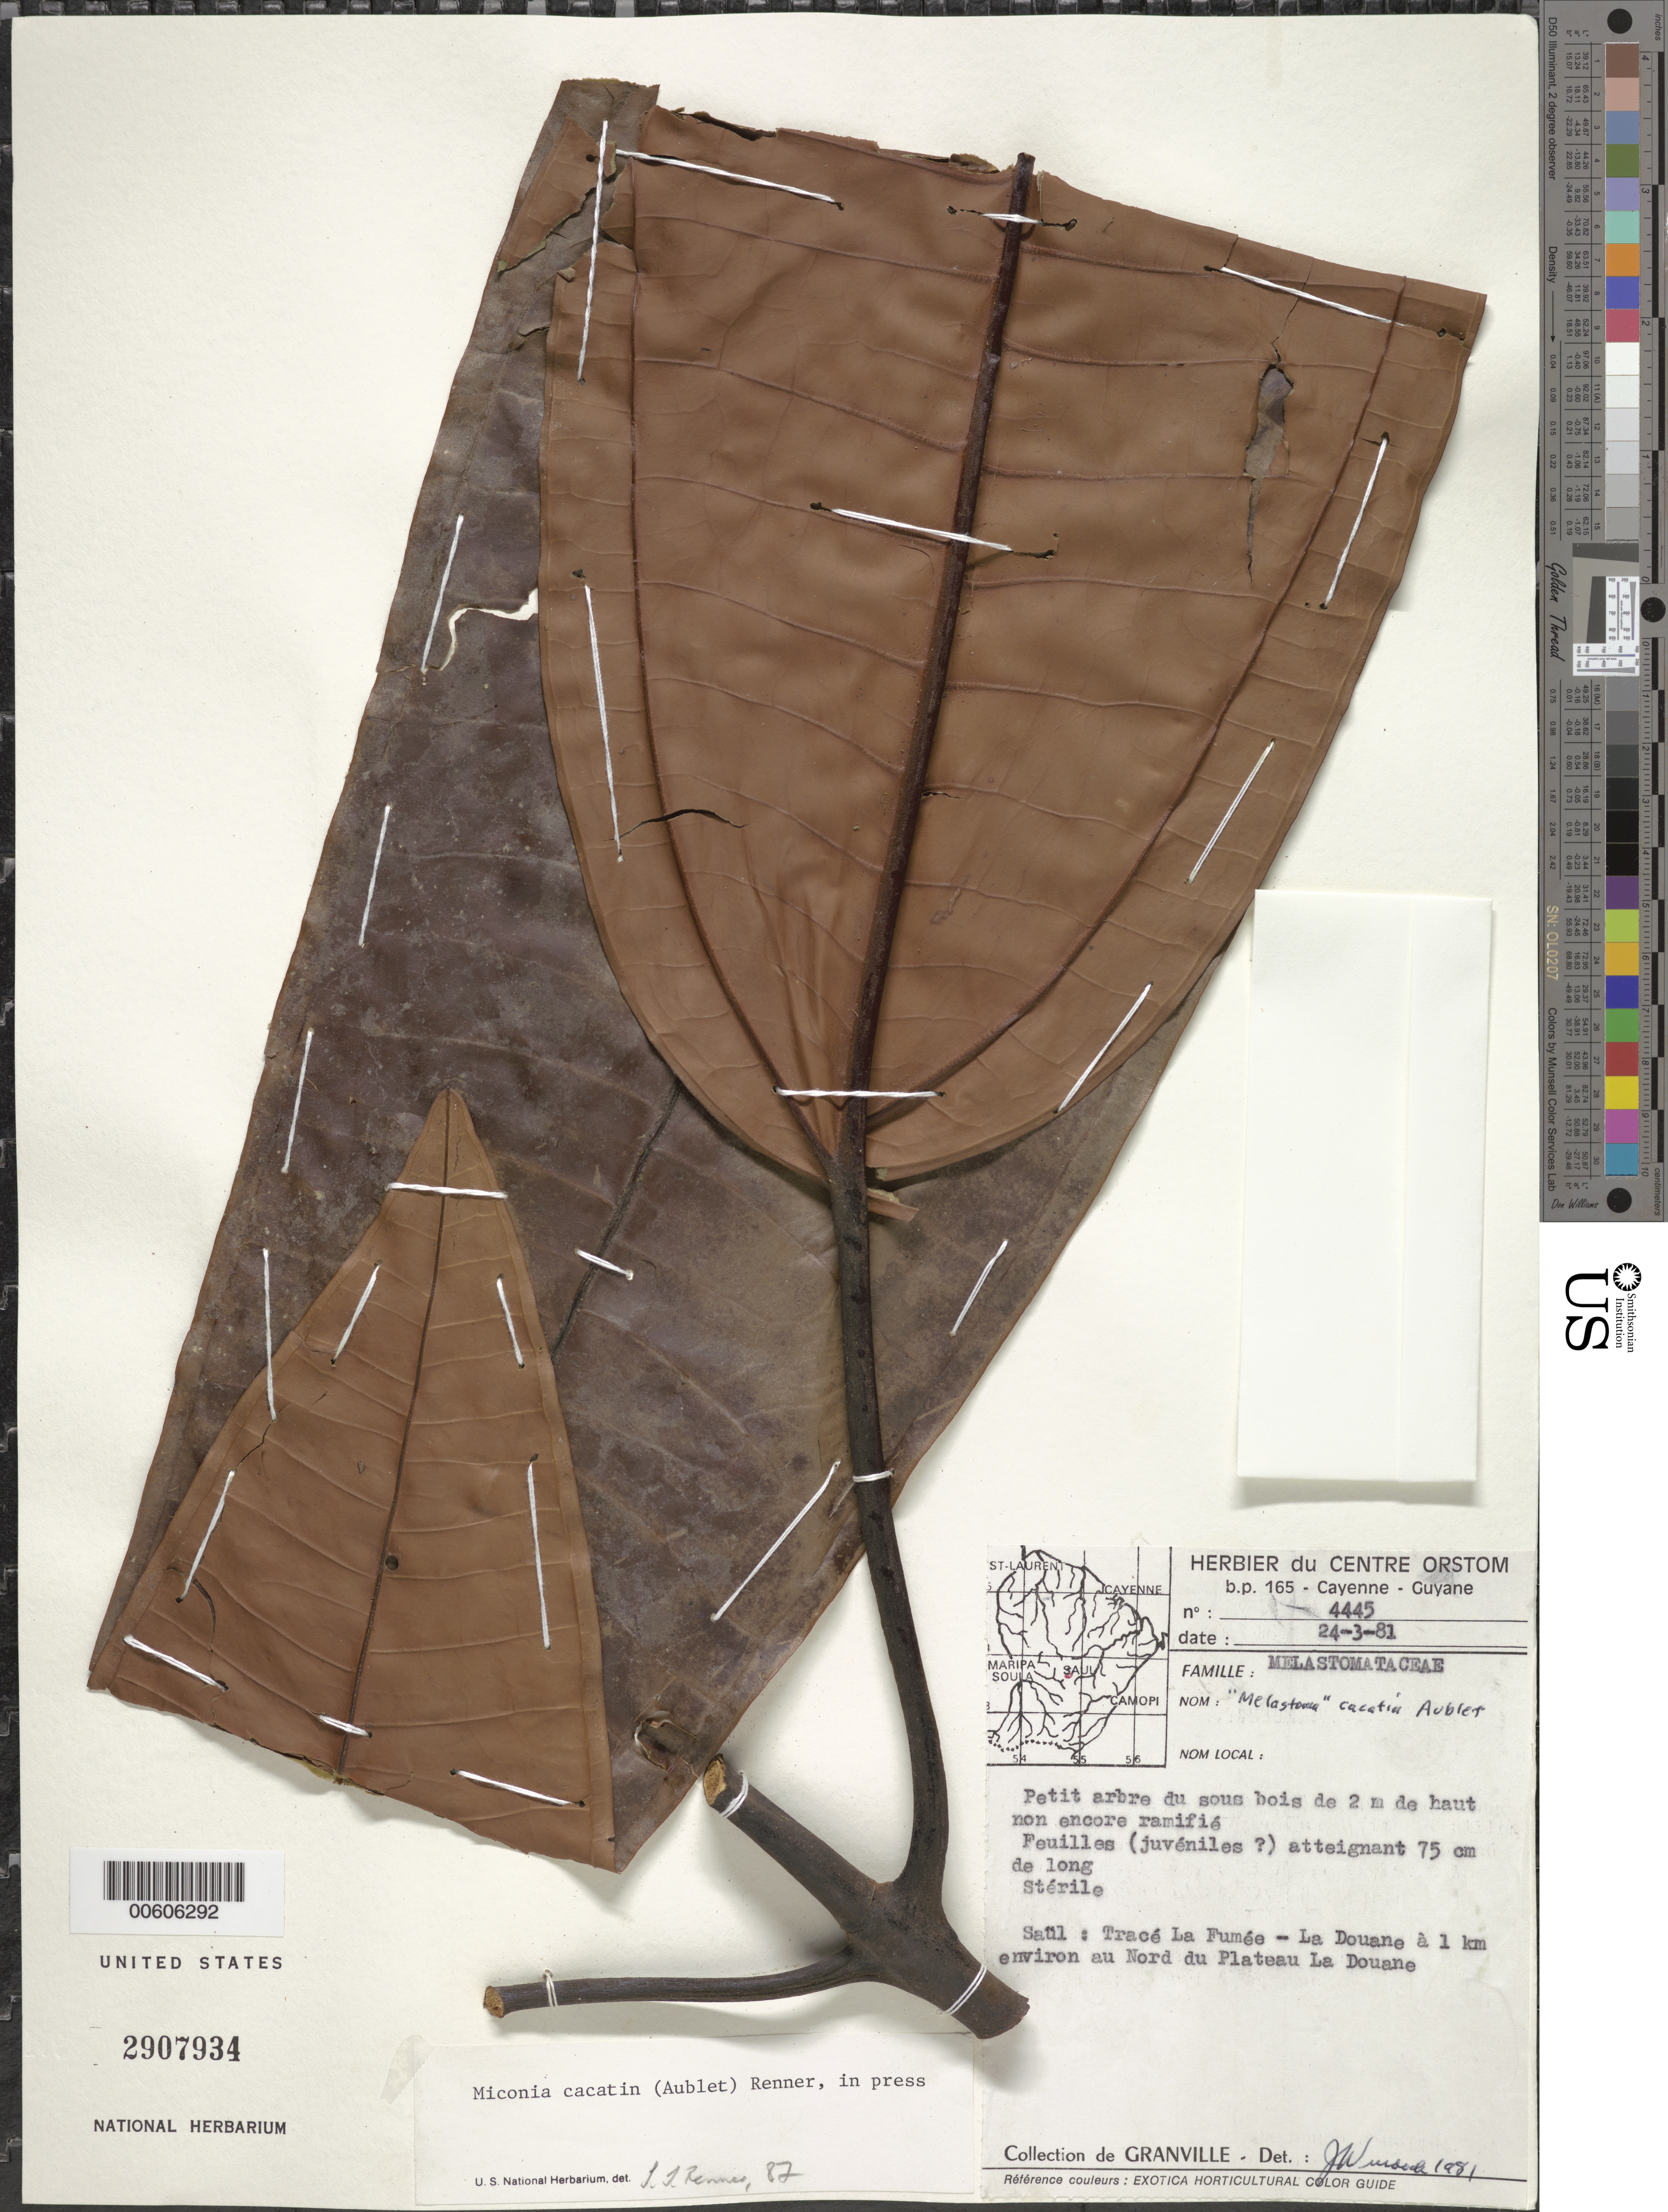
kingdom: Plantae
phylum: Tracheophyta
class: Magnoliopsida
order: Myrtales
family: Melastomataceae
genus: Miconia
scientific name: Miconia cacatin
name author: (Aubl.) S.S. Renner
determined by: Renner, --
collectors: J.-J. de Granville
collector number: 4445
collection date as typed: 24-Mar-81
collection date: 1981-03-24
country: French Guiana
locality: Saül, tracé La Fumée-La Douane, 1 km N Plateau La Douane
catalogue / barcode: US 2907934